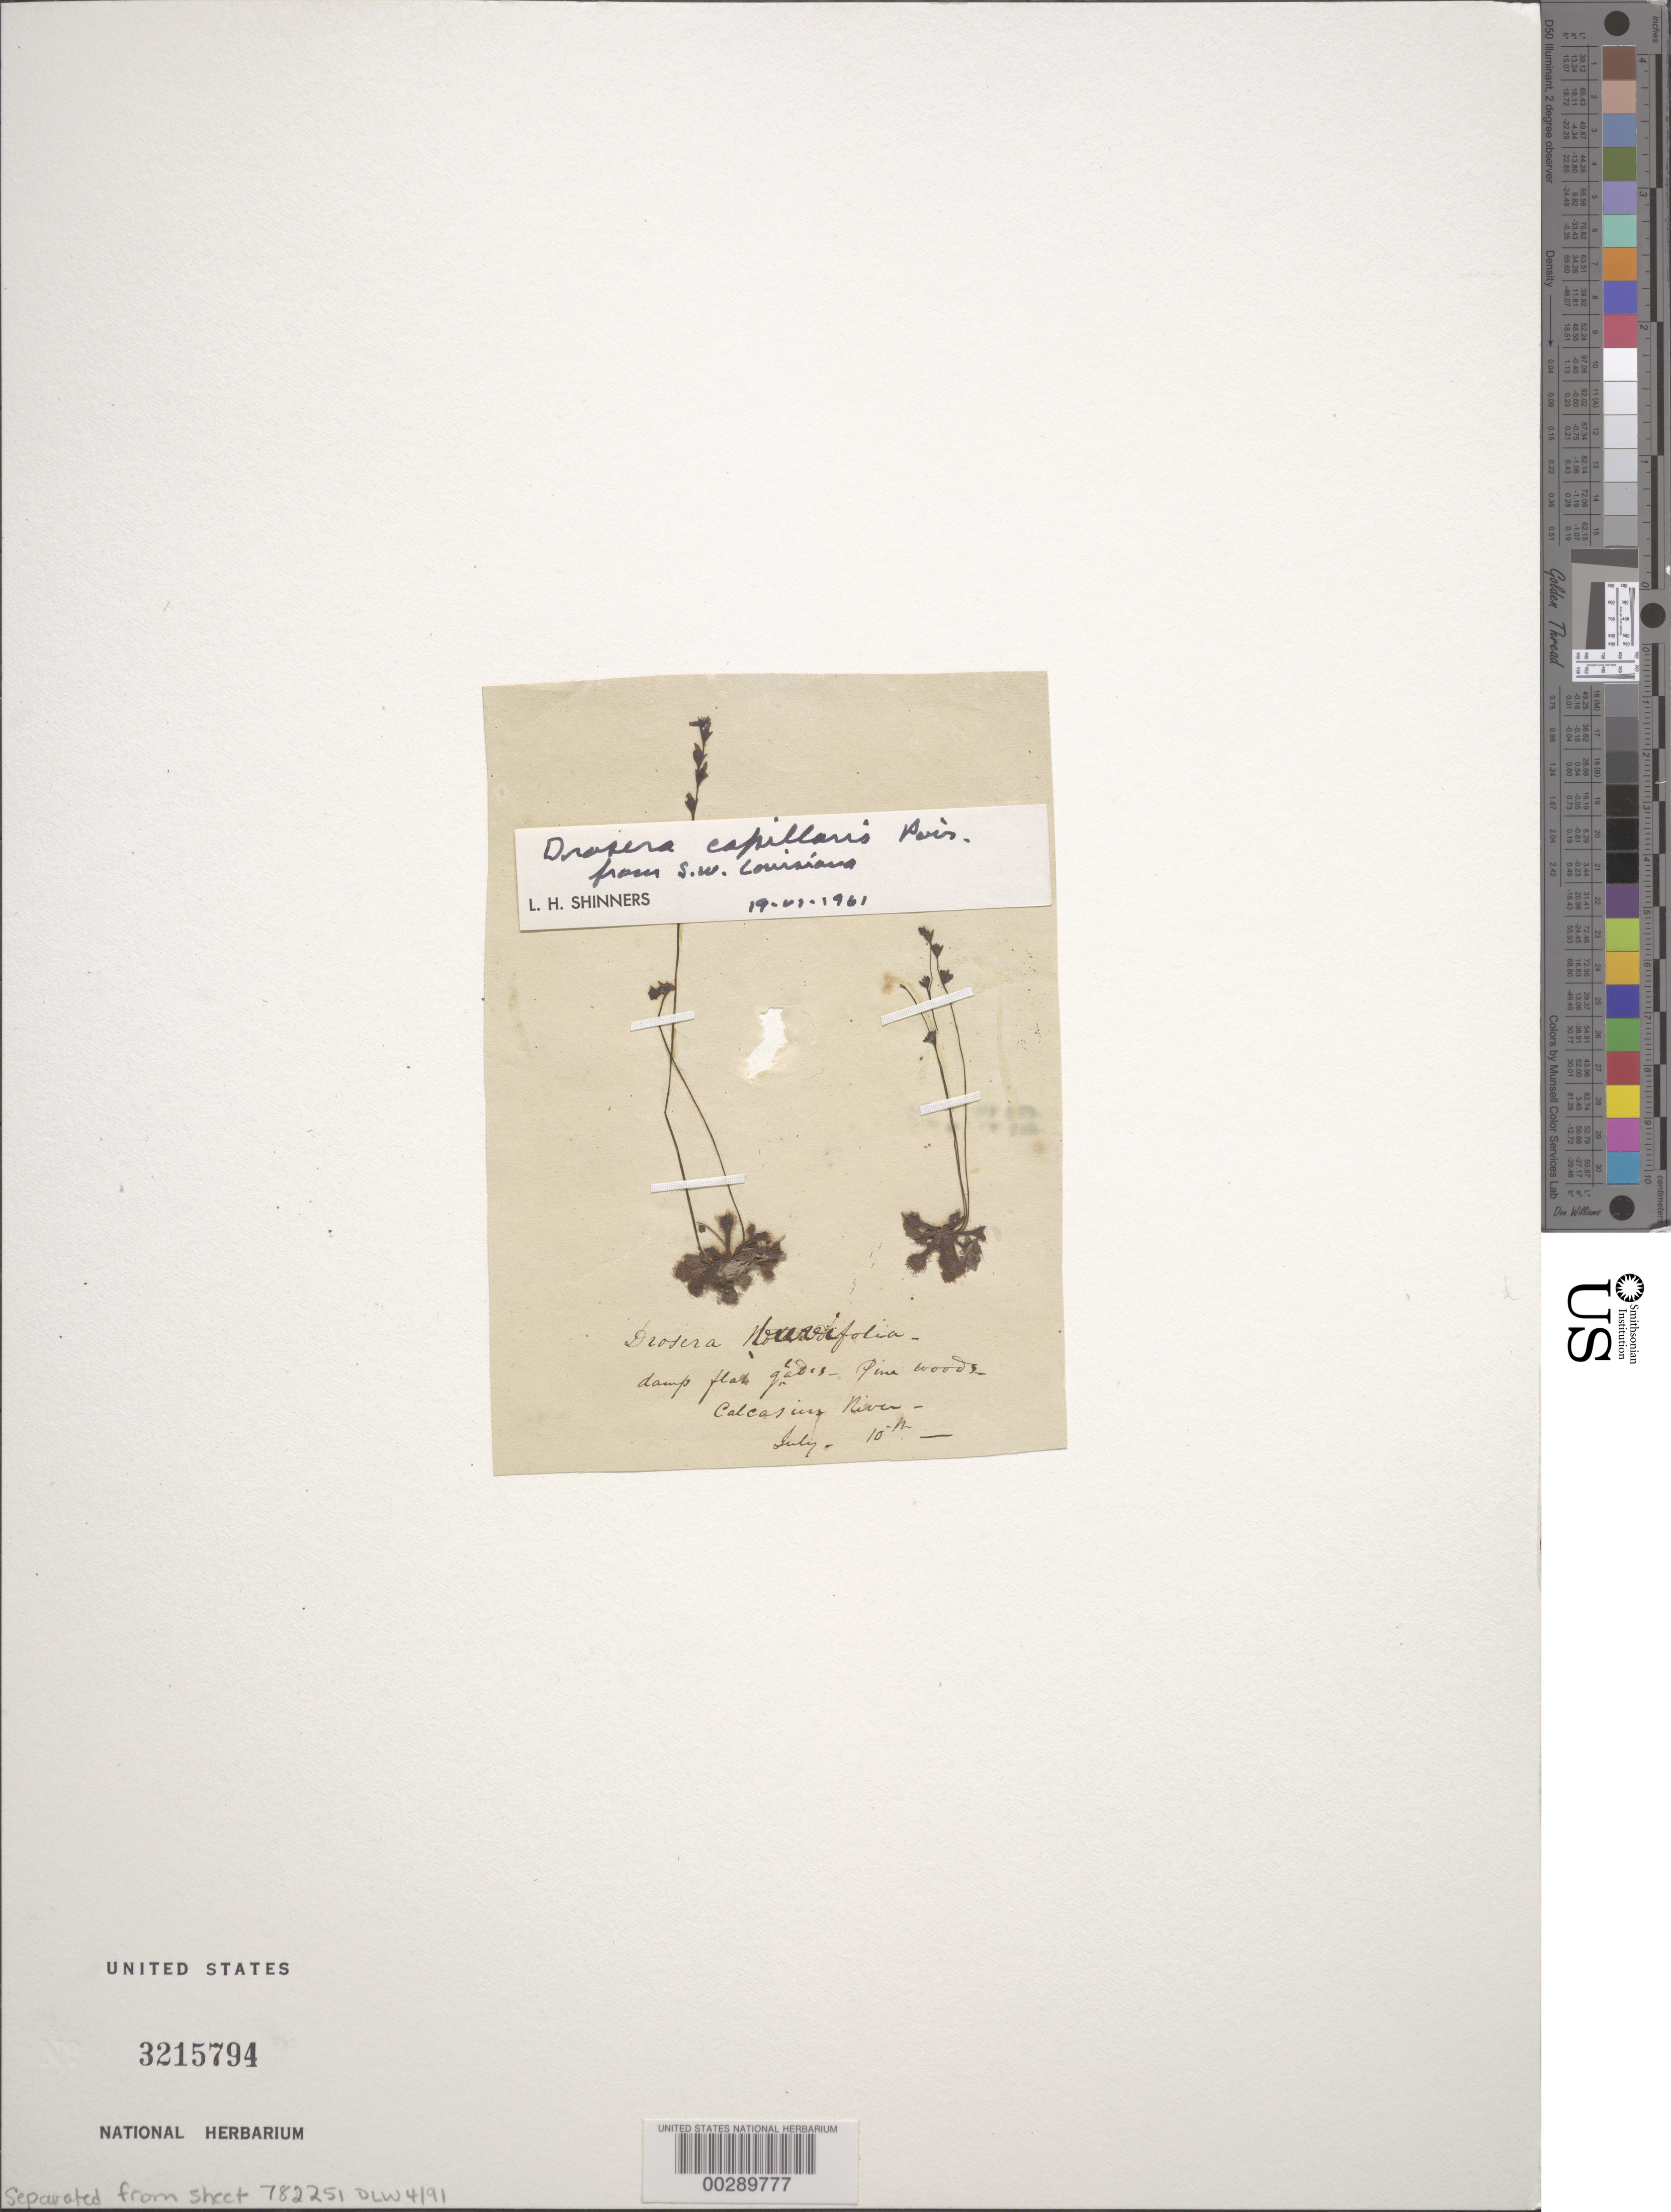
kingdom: Plantae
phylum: Tracheophyta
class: Magnoliopsida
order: Caryophyllales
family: Droseraceae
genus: Drosera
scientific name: Drosera capillaris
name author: Poir.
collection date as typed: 10 Jul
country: United States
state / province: Louisiana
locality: S.w. louisiana, calcasius river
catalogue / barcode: US 3215794